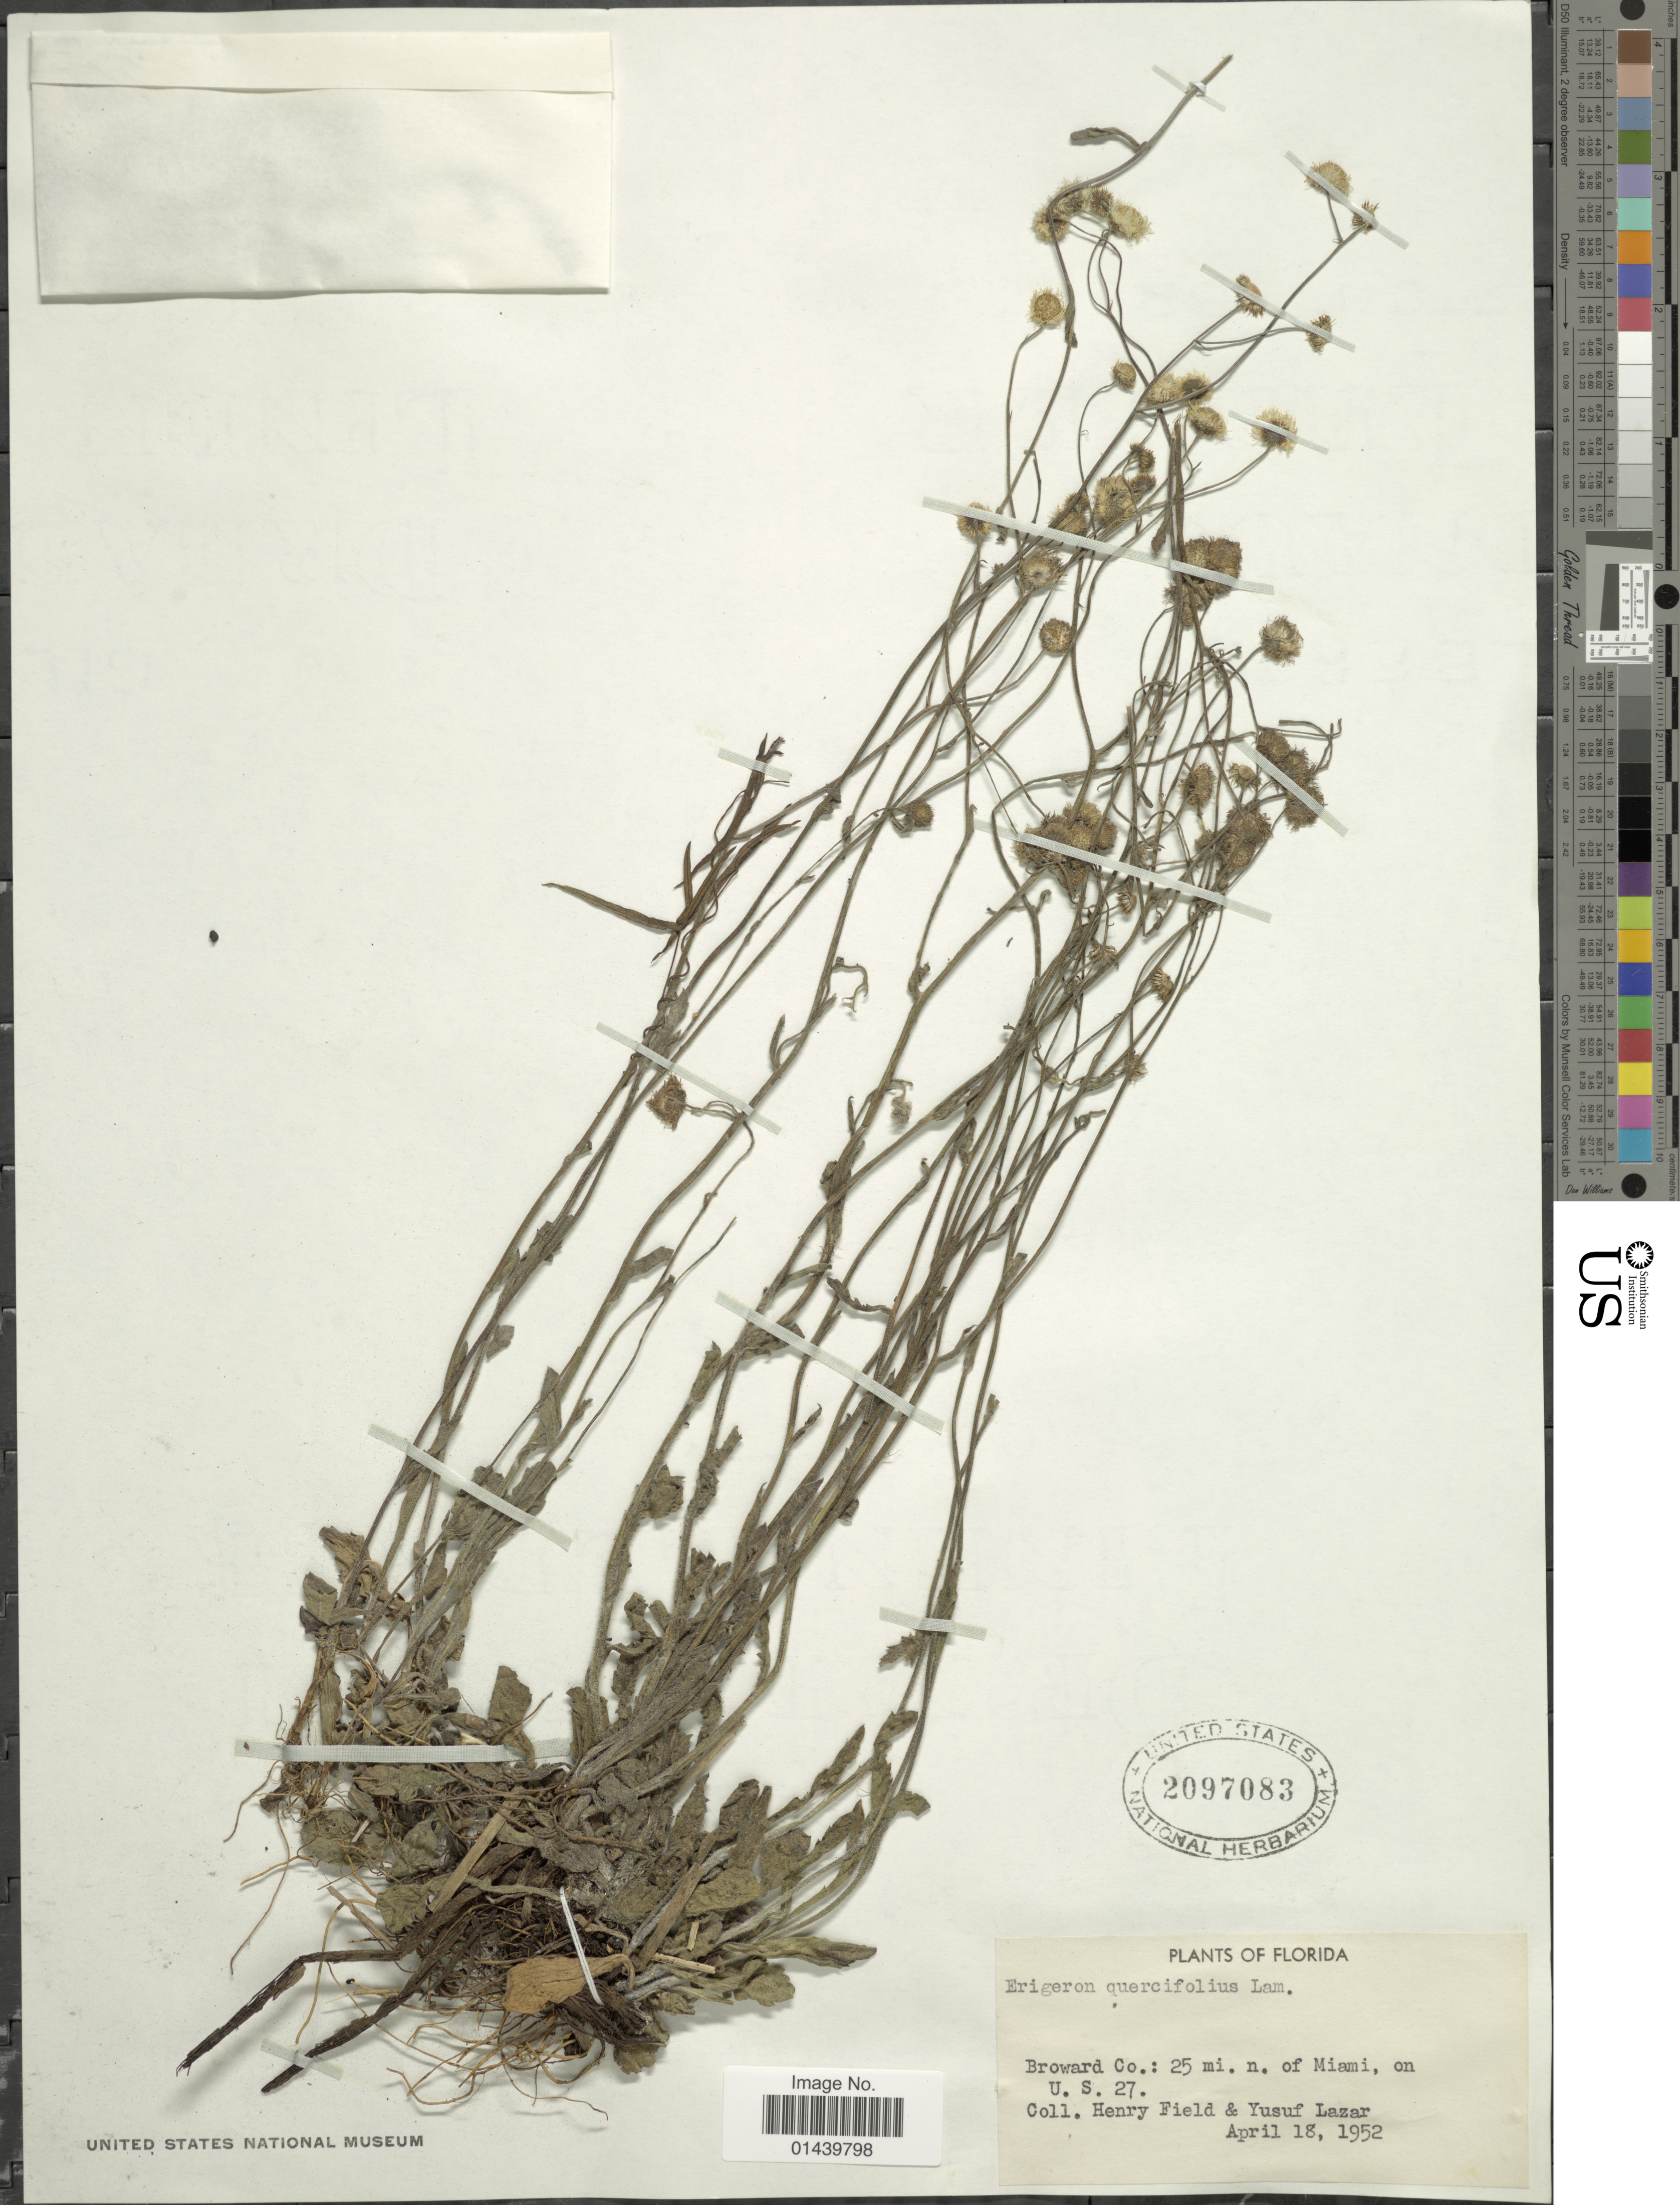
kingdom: Plantae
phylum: Tracheophyta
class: Magnoliopsida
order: Asterales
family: Asteraceae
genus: Erigeron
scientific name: Erigeron quercifolius Lam.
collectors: H. Field & Y. Lazar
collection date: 1952-04-18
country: United States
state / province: Florida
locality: Broward Co.: 25 mi. n. of Miami, on U. S. 27.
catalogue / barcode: US 2097083